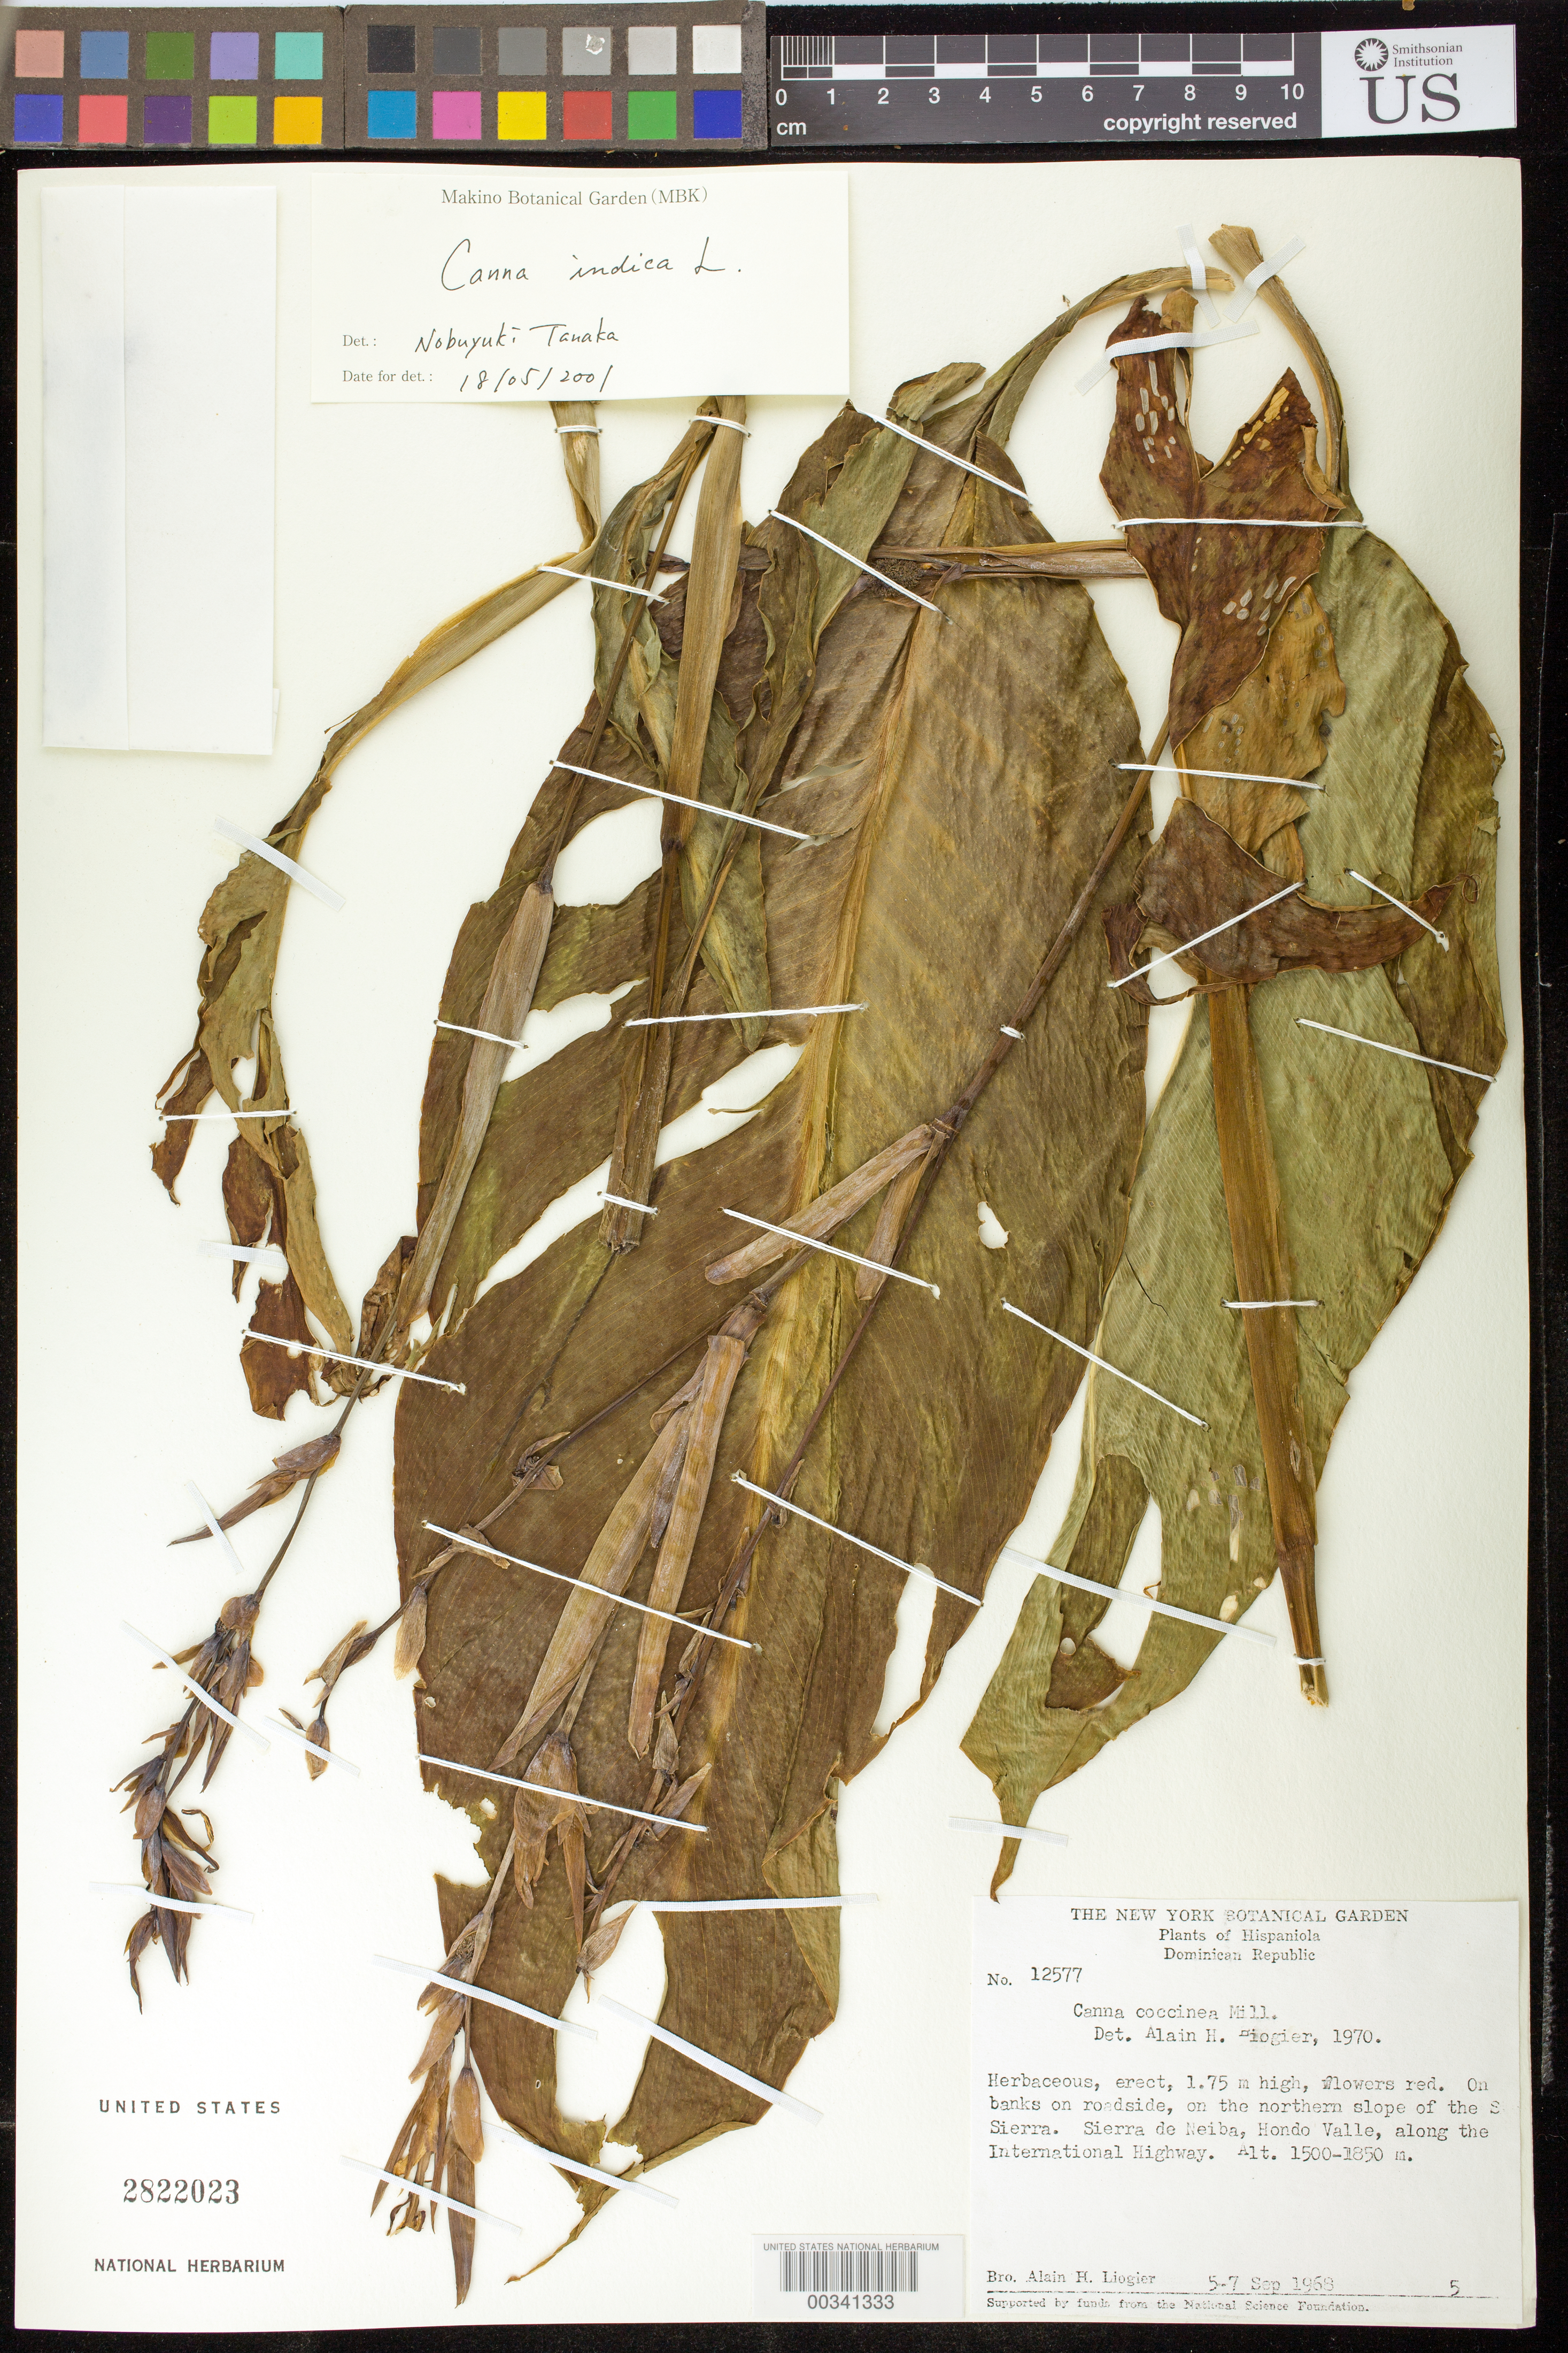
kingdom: Plantae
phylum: Tracheophyta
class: Liliopsida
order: Zingiberales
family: Cannaceae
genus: Canna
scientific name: Canna indica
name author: L.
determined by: Tanaka, Noriyuki, Teikyo University (JAPAN)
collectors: A. H. Liogier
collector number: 12577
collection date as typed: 05 Sep 1968 to 07 Sep 1968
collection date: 1968-09-05/1968-09-07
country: Dominican Republic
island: Hispaniola Island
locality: On northern slope of sierra, sierra de neiba, hondo valley, along international highway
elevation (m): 1500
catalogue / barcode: US 2822023